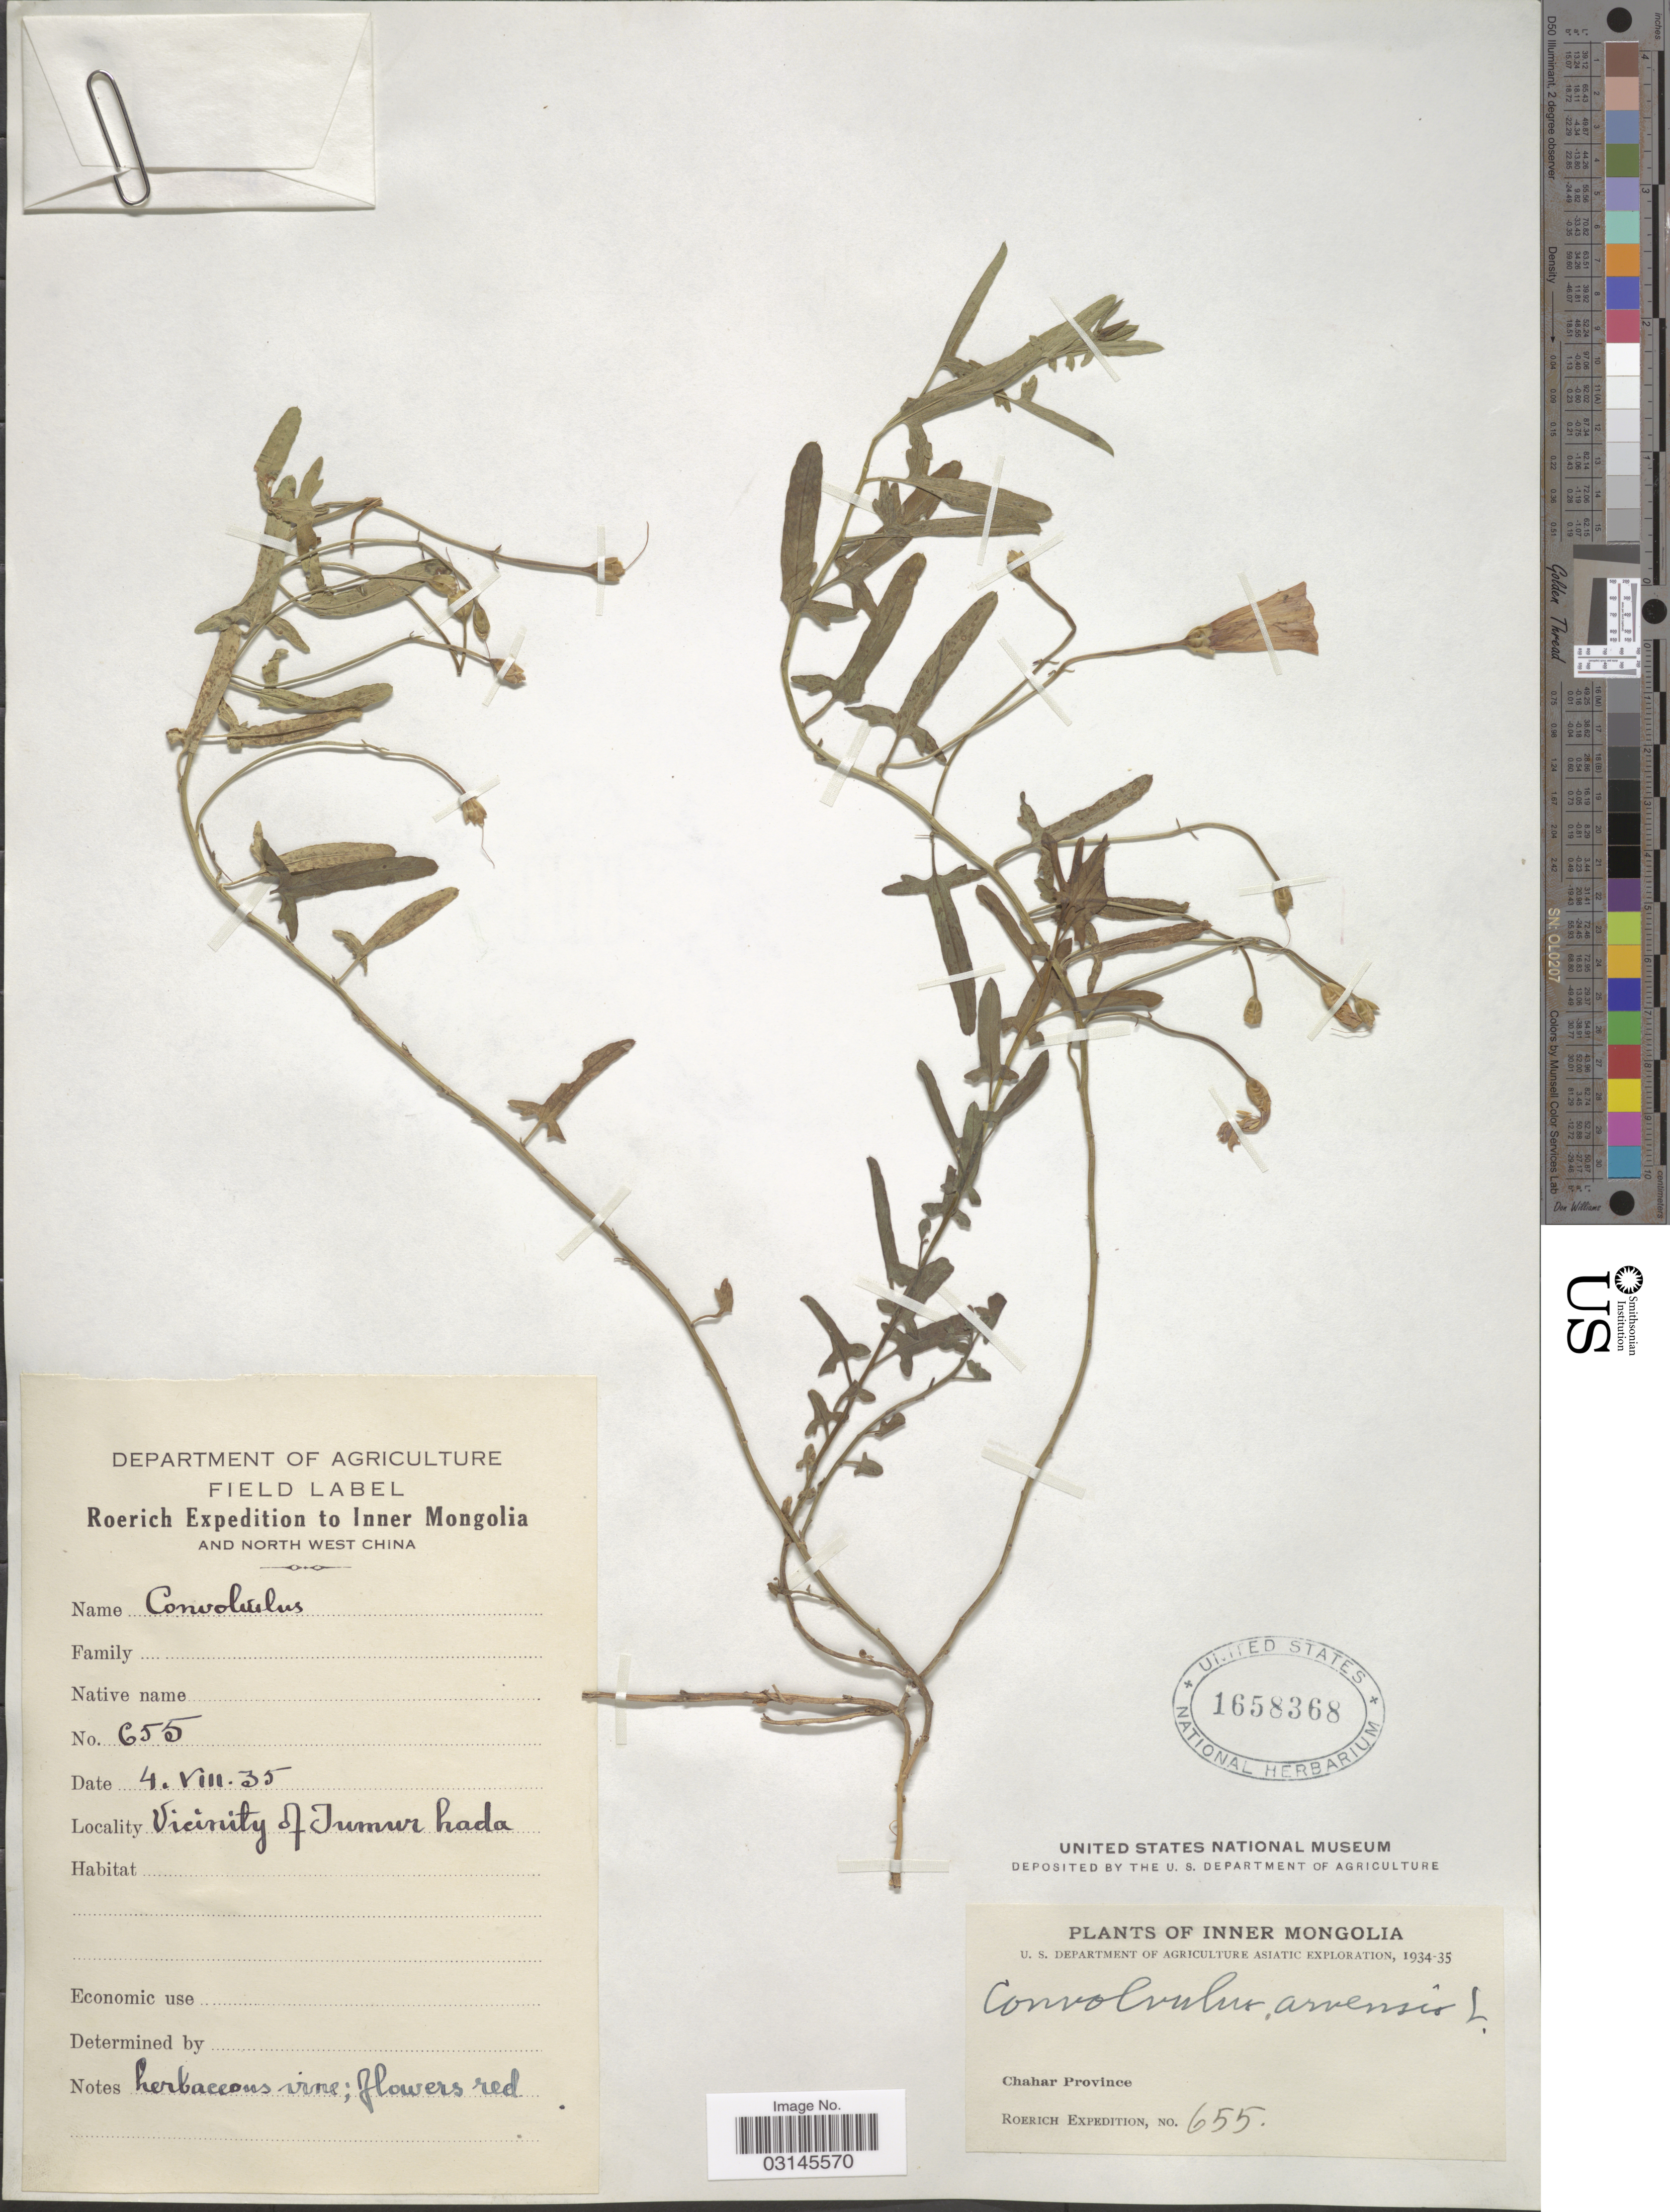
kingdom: Plantae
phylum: Tracheophyta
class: Magnoliopsida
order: Solanales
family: Convolvulaceae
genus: Convolvulus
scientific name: Convolvulus arvensis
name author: L.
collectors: -. Roerich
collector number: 655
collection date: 1935-08-04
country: China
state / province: Nei Monggol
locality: Inner Mongolia. Chahar Province. North West China. Vicinity of Tumur [interpreted] hada.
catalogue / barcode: US 1658368